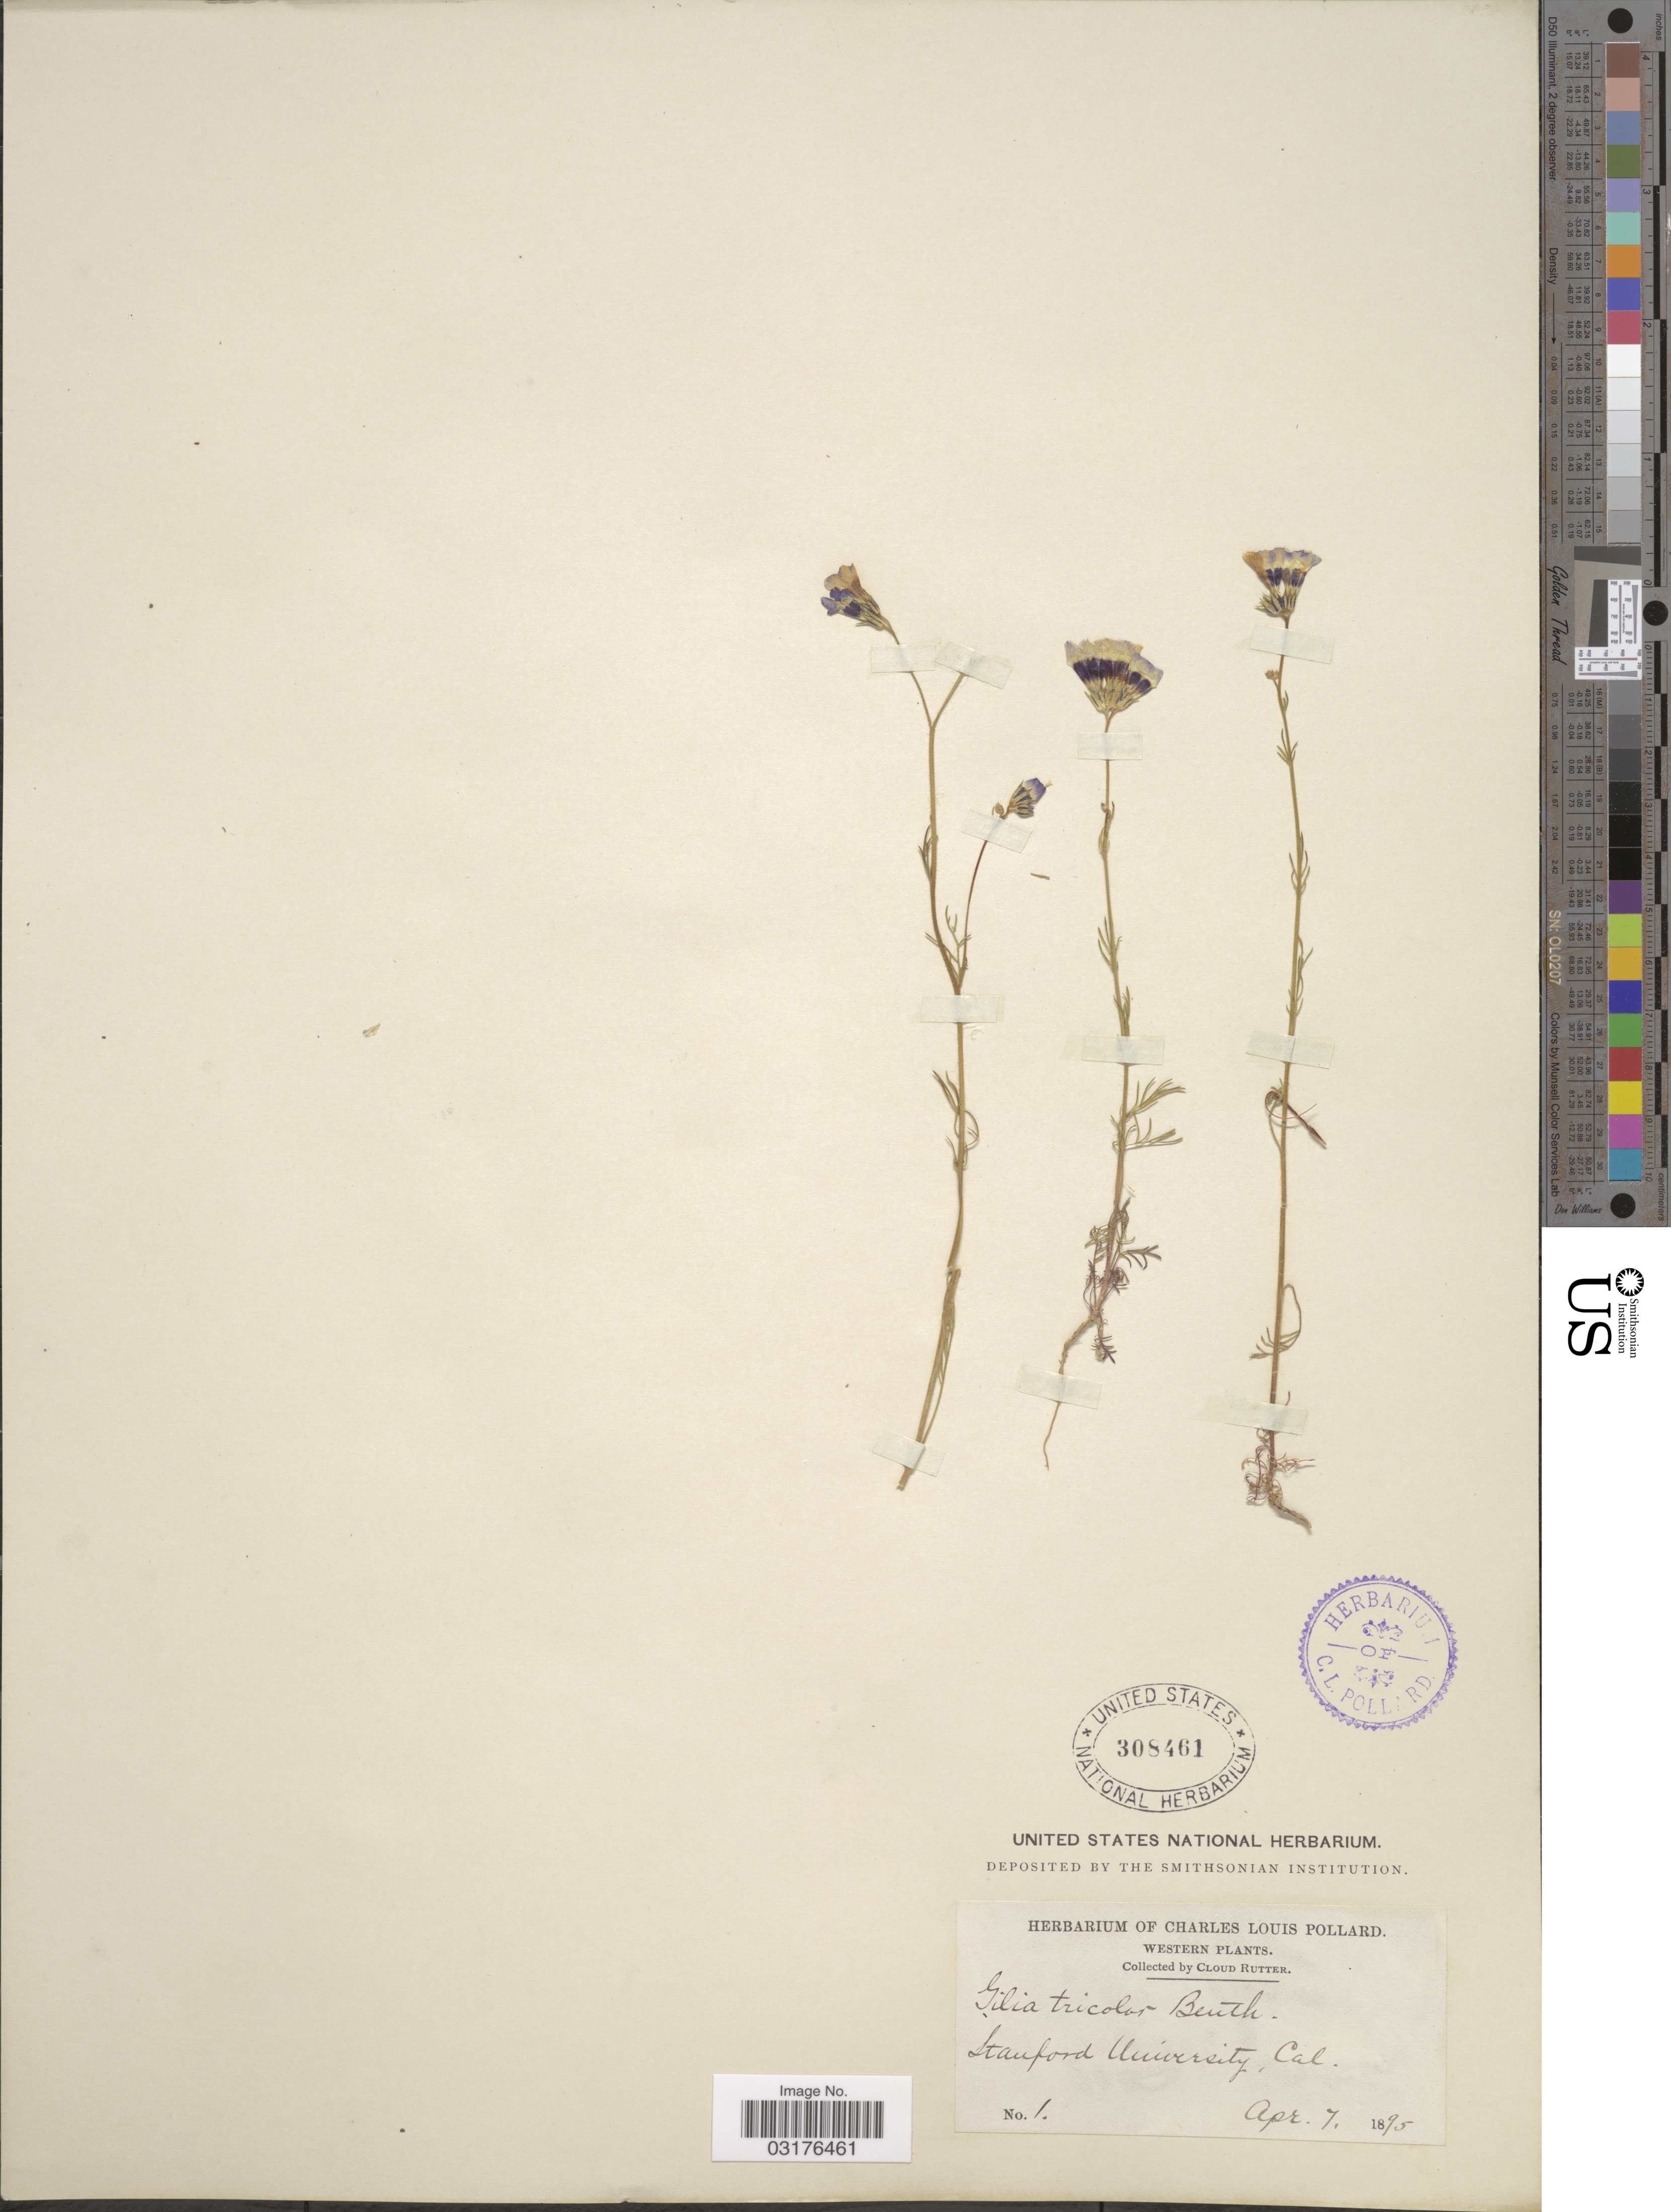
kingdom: Plantae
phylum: Tracheophyta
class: Magnoliopsida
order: Ericales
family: Polemoniaceae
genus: Gilia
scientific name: Gilia tricolor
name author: Benth.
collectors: C. Rutter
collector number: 1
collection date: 1895-04-07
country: United States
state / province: California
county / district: Santa Clara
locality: Western, Stanford University.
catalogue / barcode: US 308461